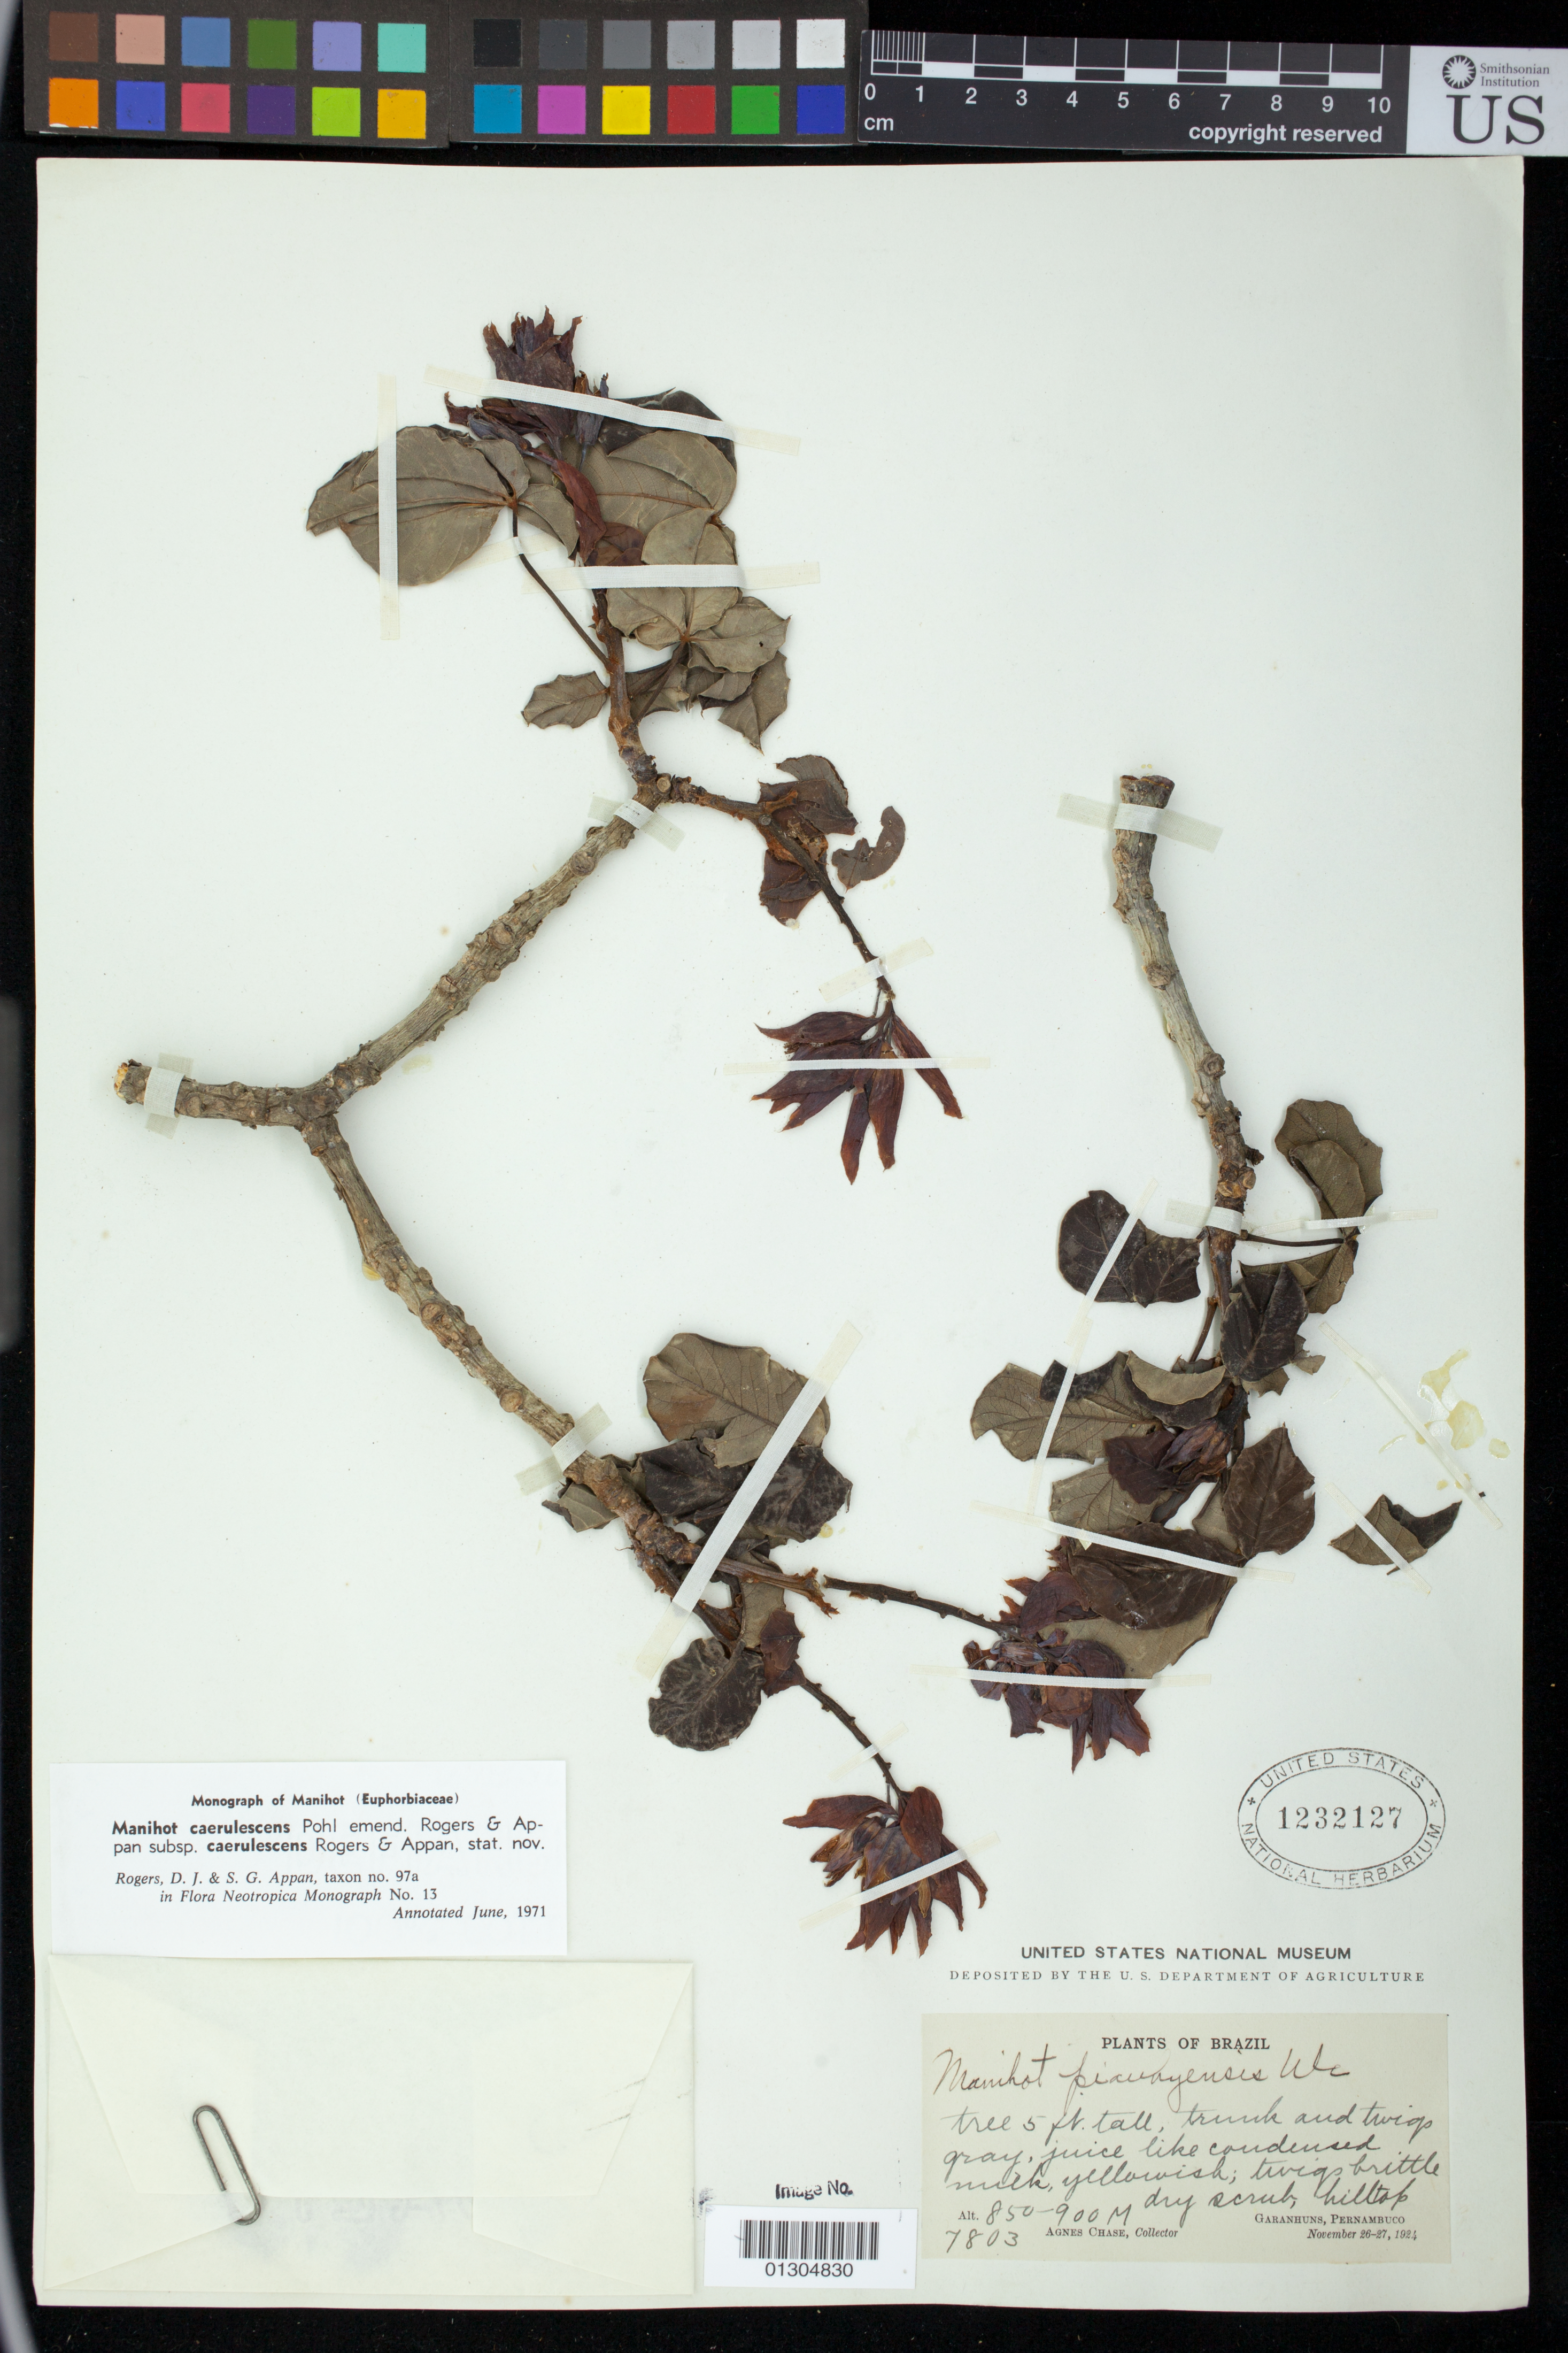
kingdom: Plantae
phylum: Tracheophyta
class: Magnoliopsida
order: Malpighiales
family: Euphorbiaceae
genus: Manihot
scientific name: Manihot caerulescens subsp. caerulescens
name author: Pohl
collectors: A. Chase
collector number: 7803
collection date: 1924-11-26/1924-11-27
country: Brazil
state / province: Pernambuco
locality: Garanhuns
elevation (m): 850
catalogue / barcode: US 1232127